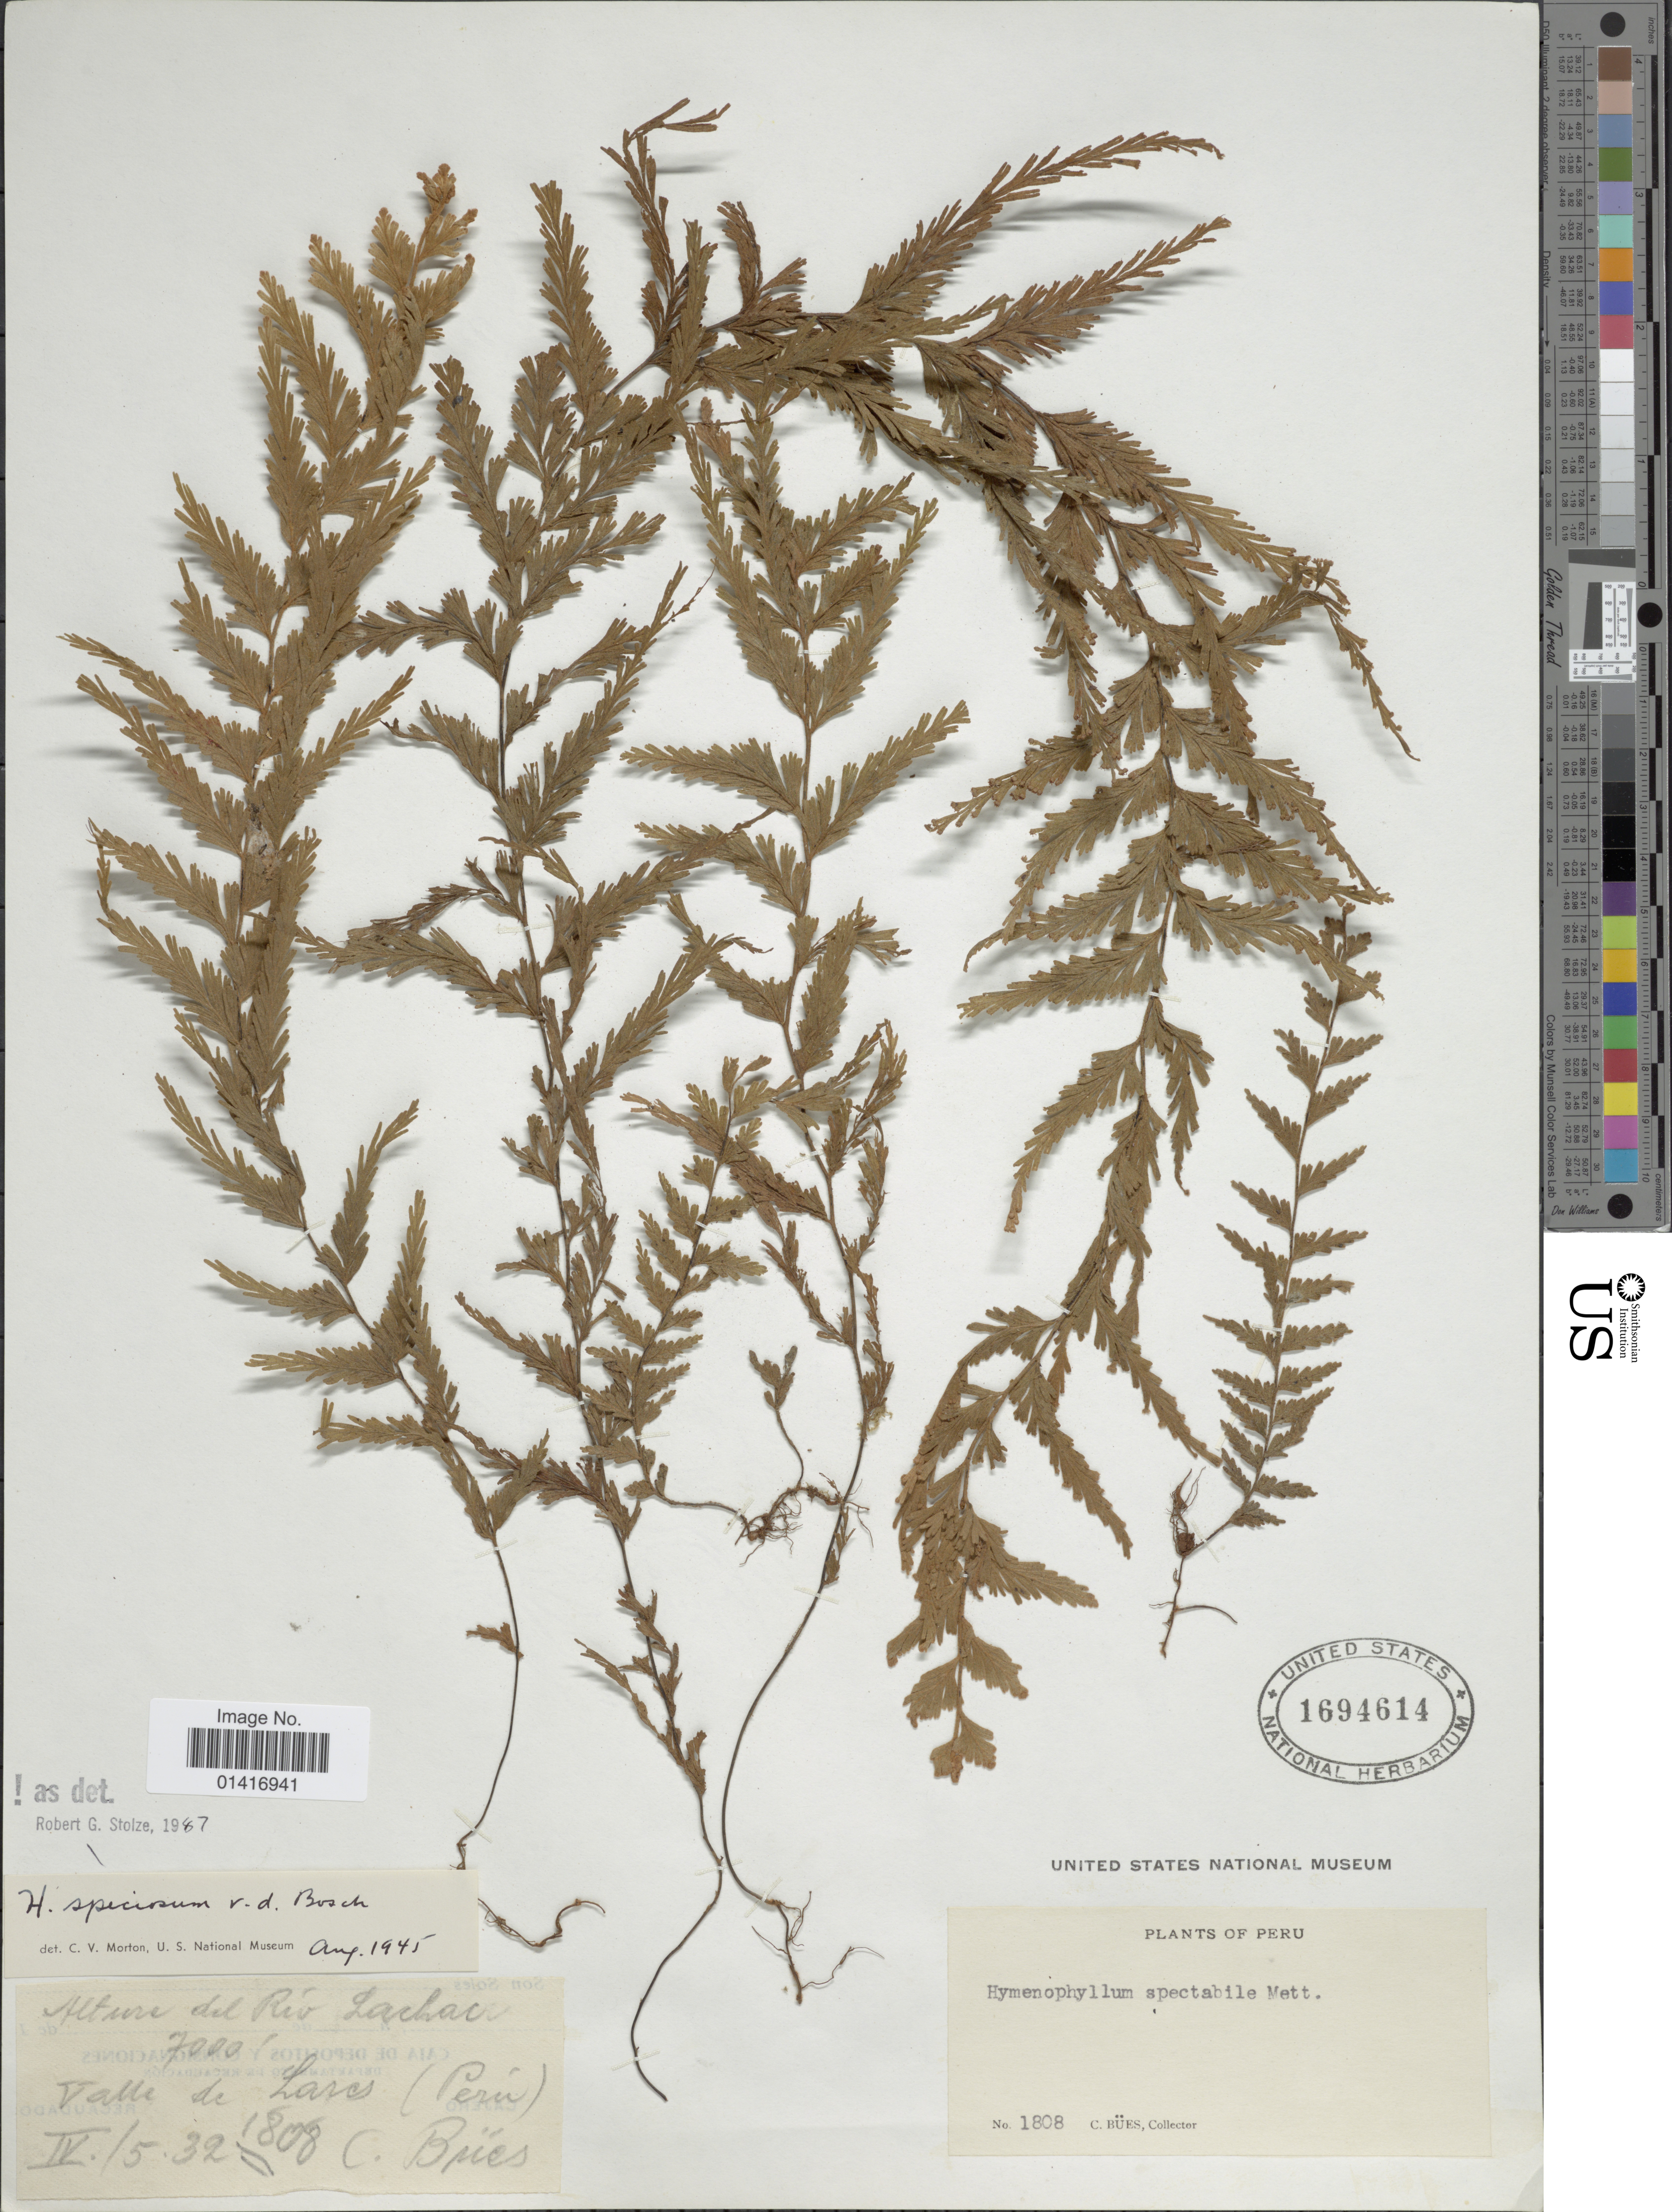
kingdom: Plantae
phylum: Tracheophyta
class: Polypodiopsida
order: Hymenophyllales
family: Hymenophyllaceae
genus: Hymenophyllum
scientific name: Hymenophyllum speciosum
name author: Bosch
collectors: C. Bues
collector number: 1808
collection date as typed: Transcribed d/m/y: 4/5/32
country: Peru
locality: Altura de Rio Lachar, Valle de Lares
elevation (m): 2134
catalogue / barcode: US 1694614